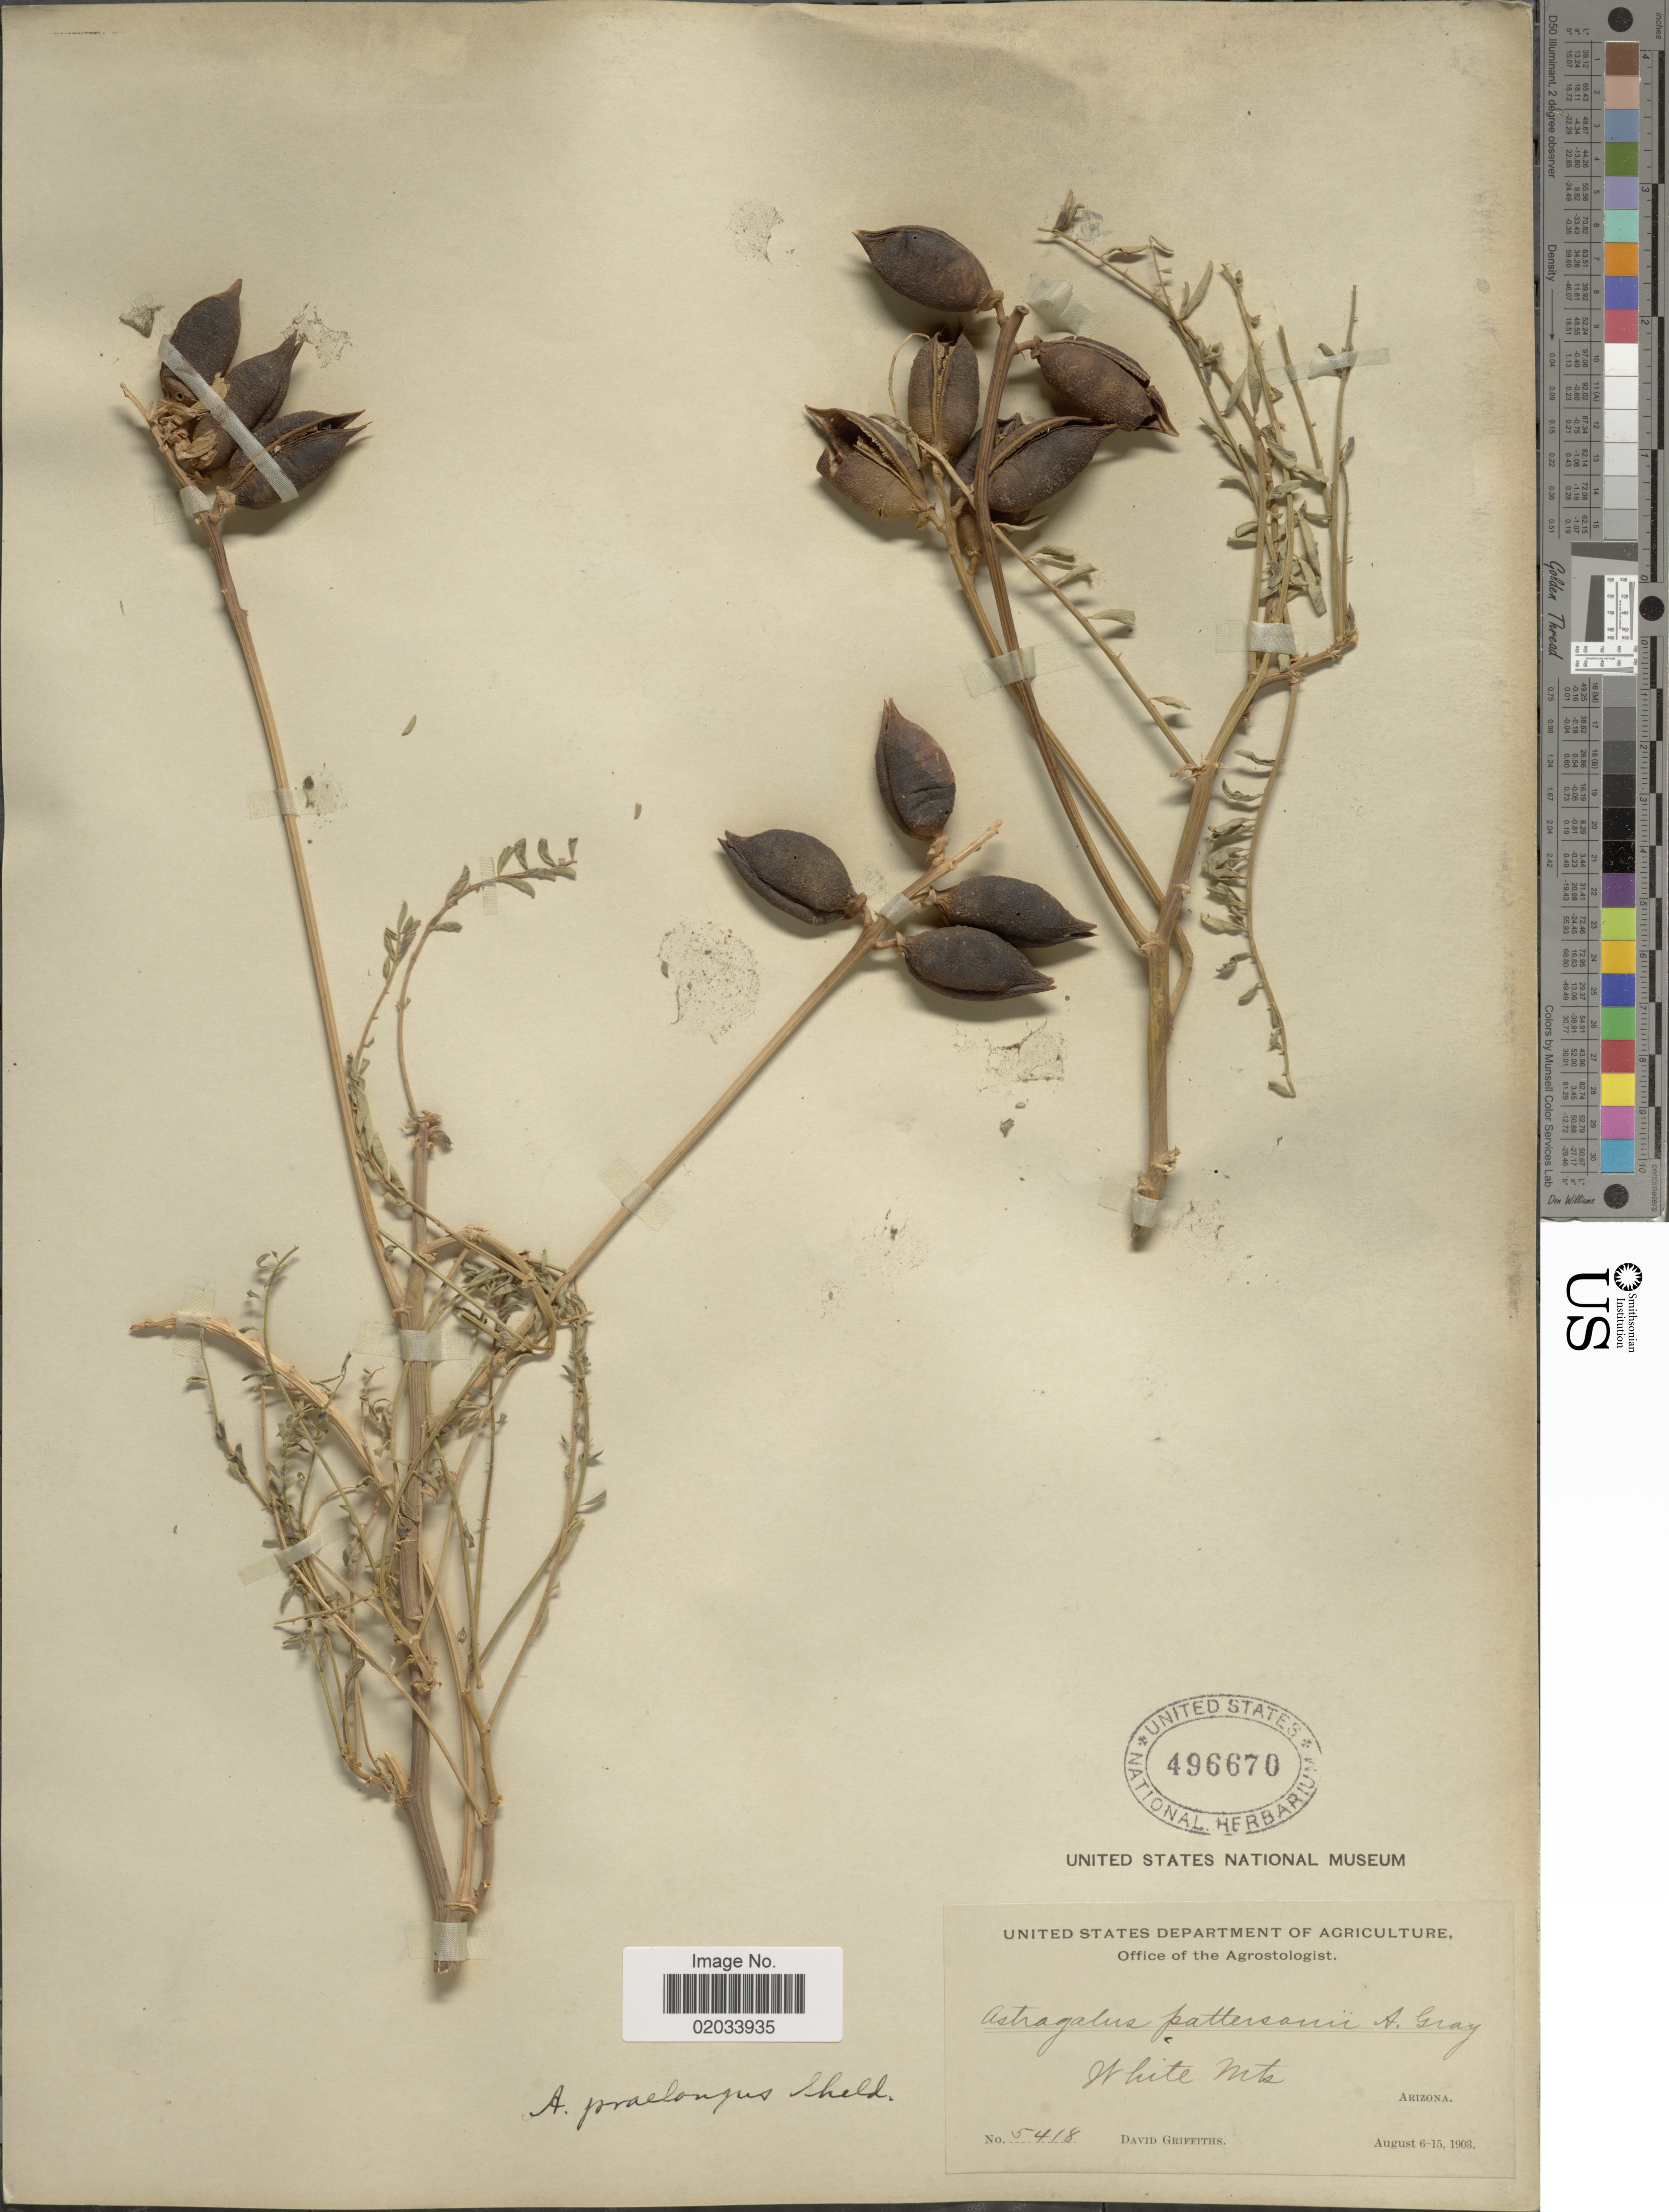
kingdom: Plantae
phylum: Tracheophyta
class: Magnoliopsida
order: Fabales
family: Fabaceae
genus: Astragalus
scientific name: Astragalus praelongus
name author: E. Sheld.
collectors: D. Griffiths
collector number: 5418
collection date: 1903-08-06/1903-08-15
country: United States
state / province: Arizona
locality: White Mts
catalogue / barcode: US 496670